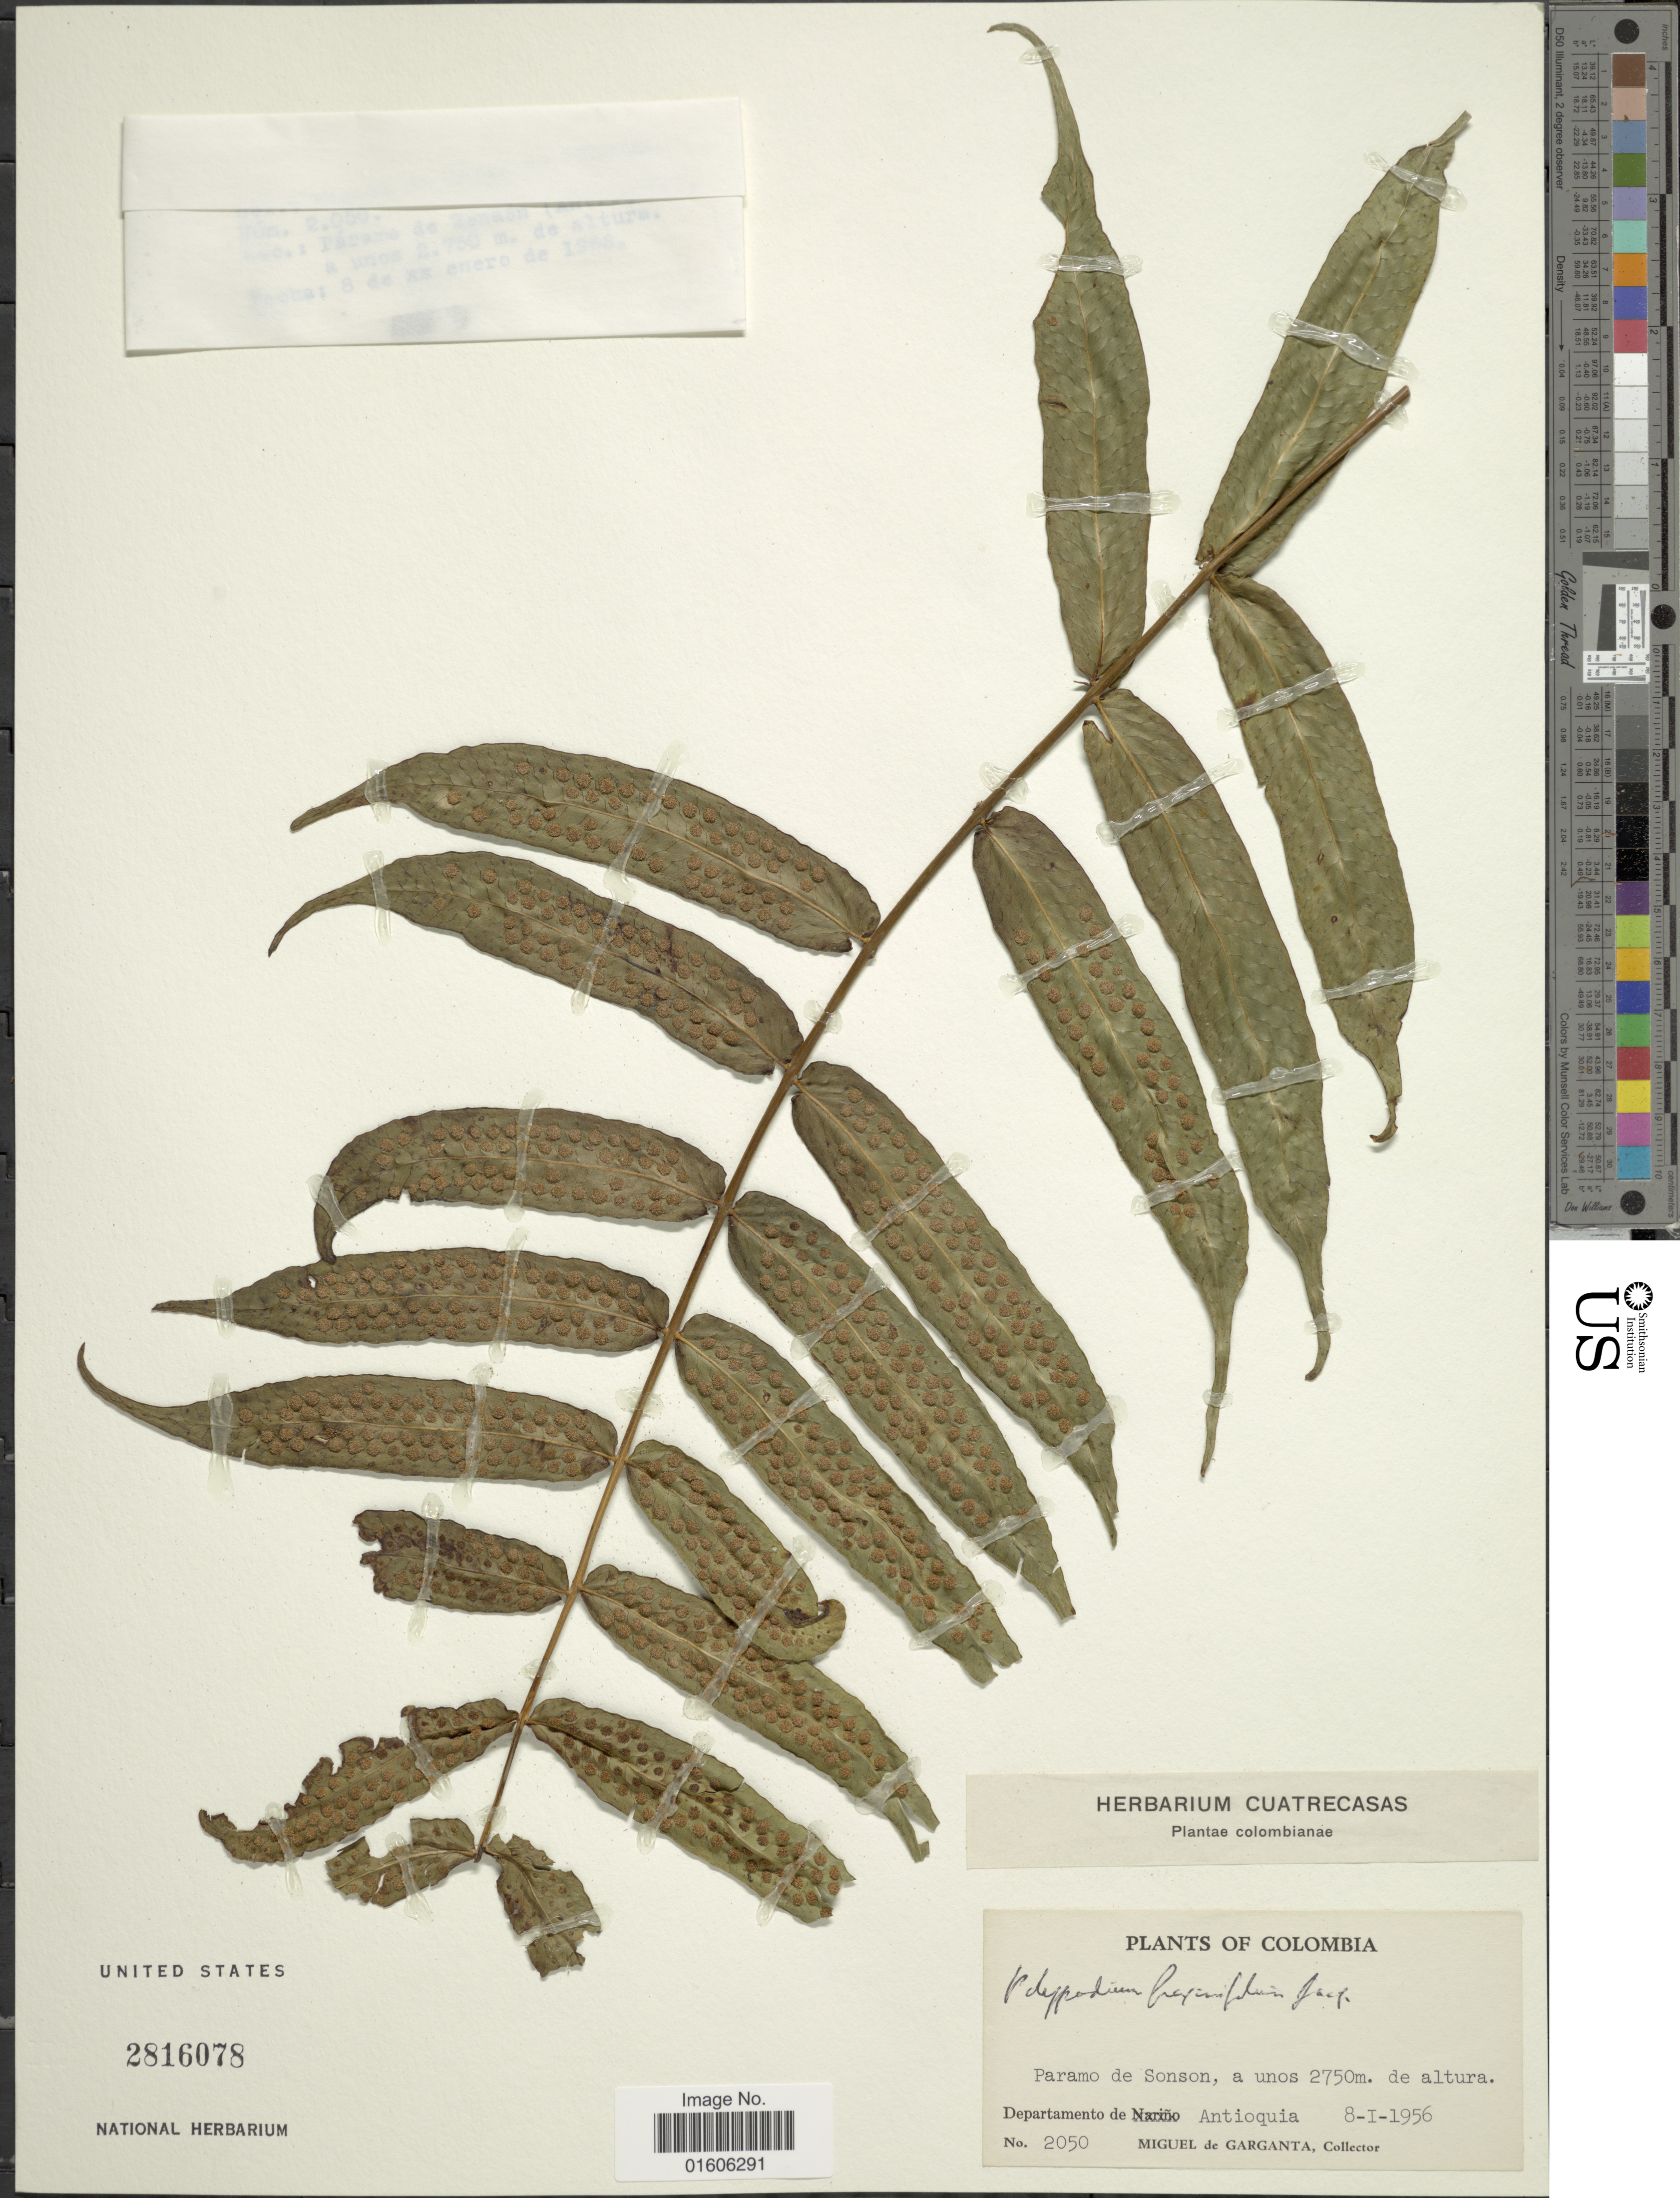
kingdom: Plantae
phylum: Tracheophyta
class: Polypodiopsida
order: Polypodiales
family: Polypodiaceae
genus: Serpocaulon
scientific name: Serpocaulon fraxinifolium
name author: (Jacq.) A.R. Sm.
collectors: M. Garganta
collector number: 2050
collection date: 1956-01-08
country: Colombia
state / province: Antioquia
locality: Paramo de Sonson. Departamento de Antioquia.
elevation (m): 2750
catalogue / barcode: US 2816078